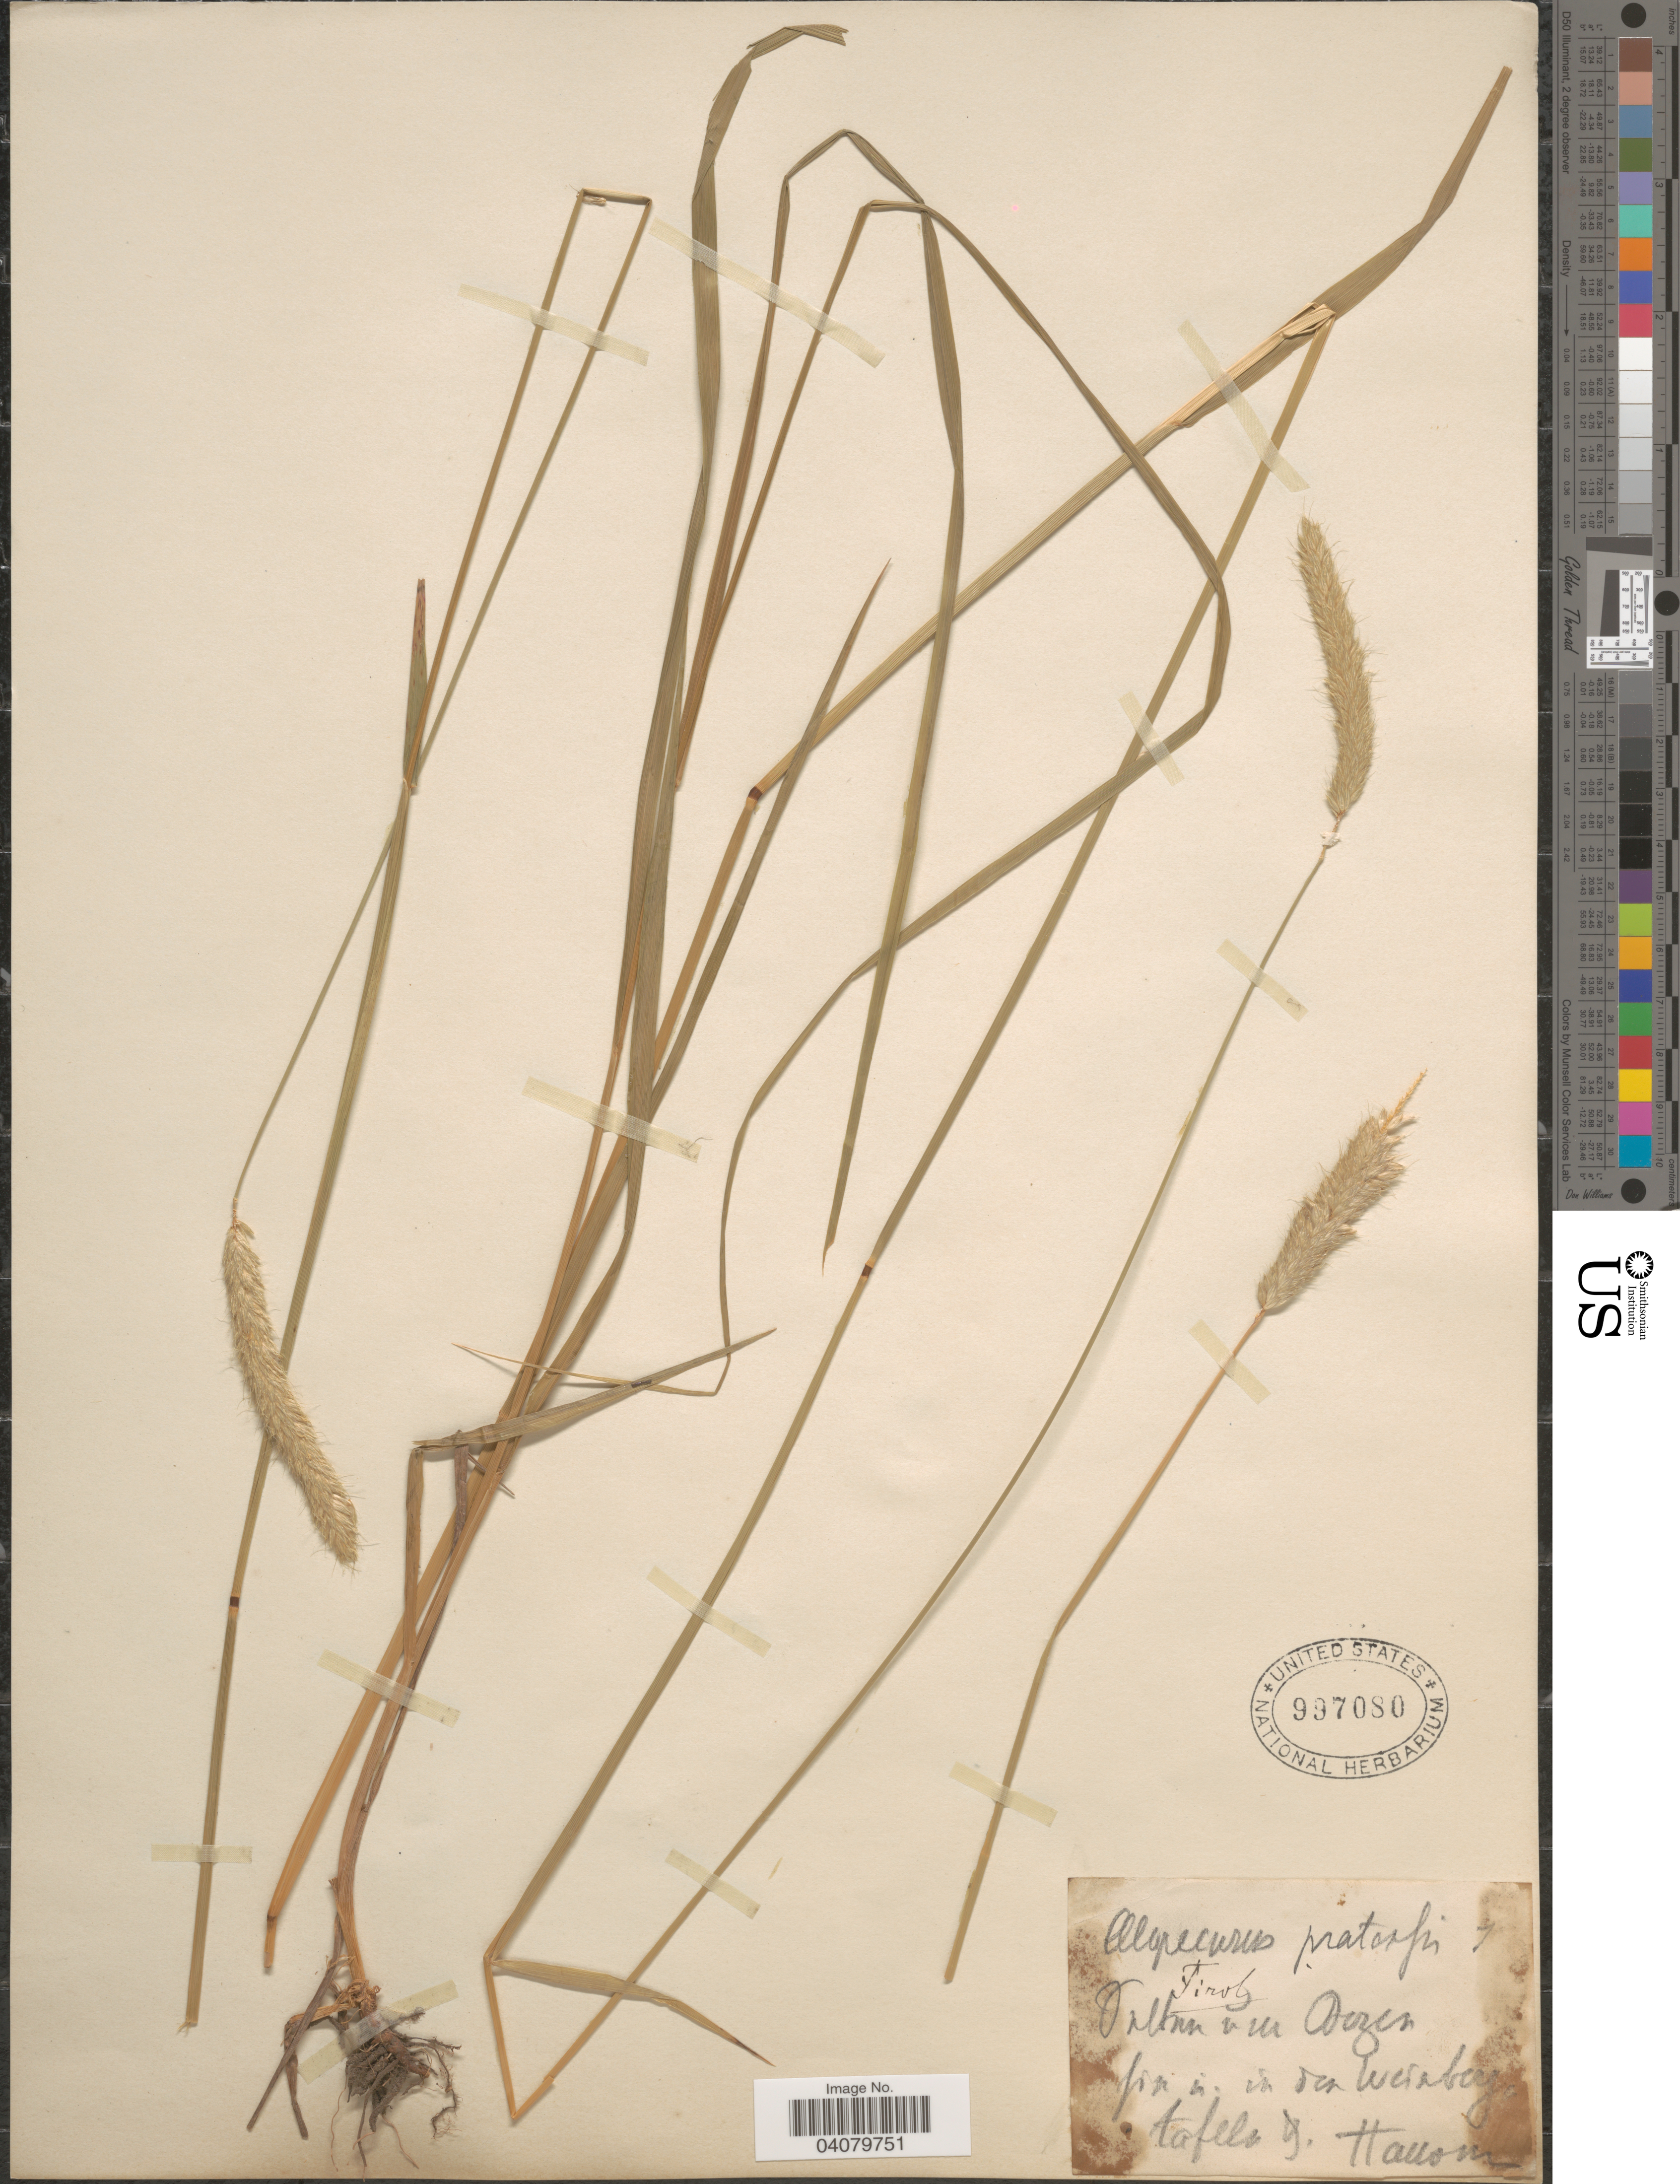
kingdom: Plantae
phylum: Tracheophyta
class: Liliopsida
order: Poales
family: Poaceae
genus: Alopecurus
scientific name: Alopecurus pratensis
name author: L.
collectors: Hausm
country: Italy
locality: Tirol. Bozen [illegible text] In den Weinberg tafels.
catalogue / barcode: US 997080